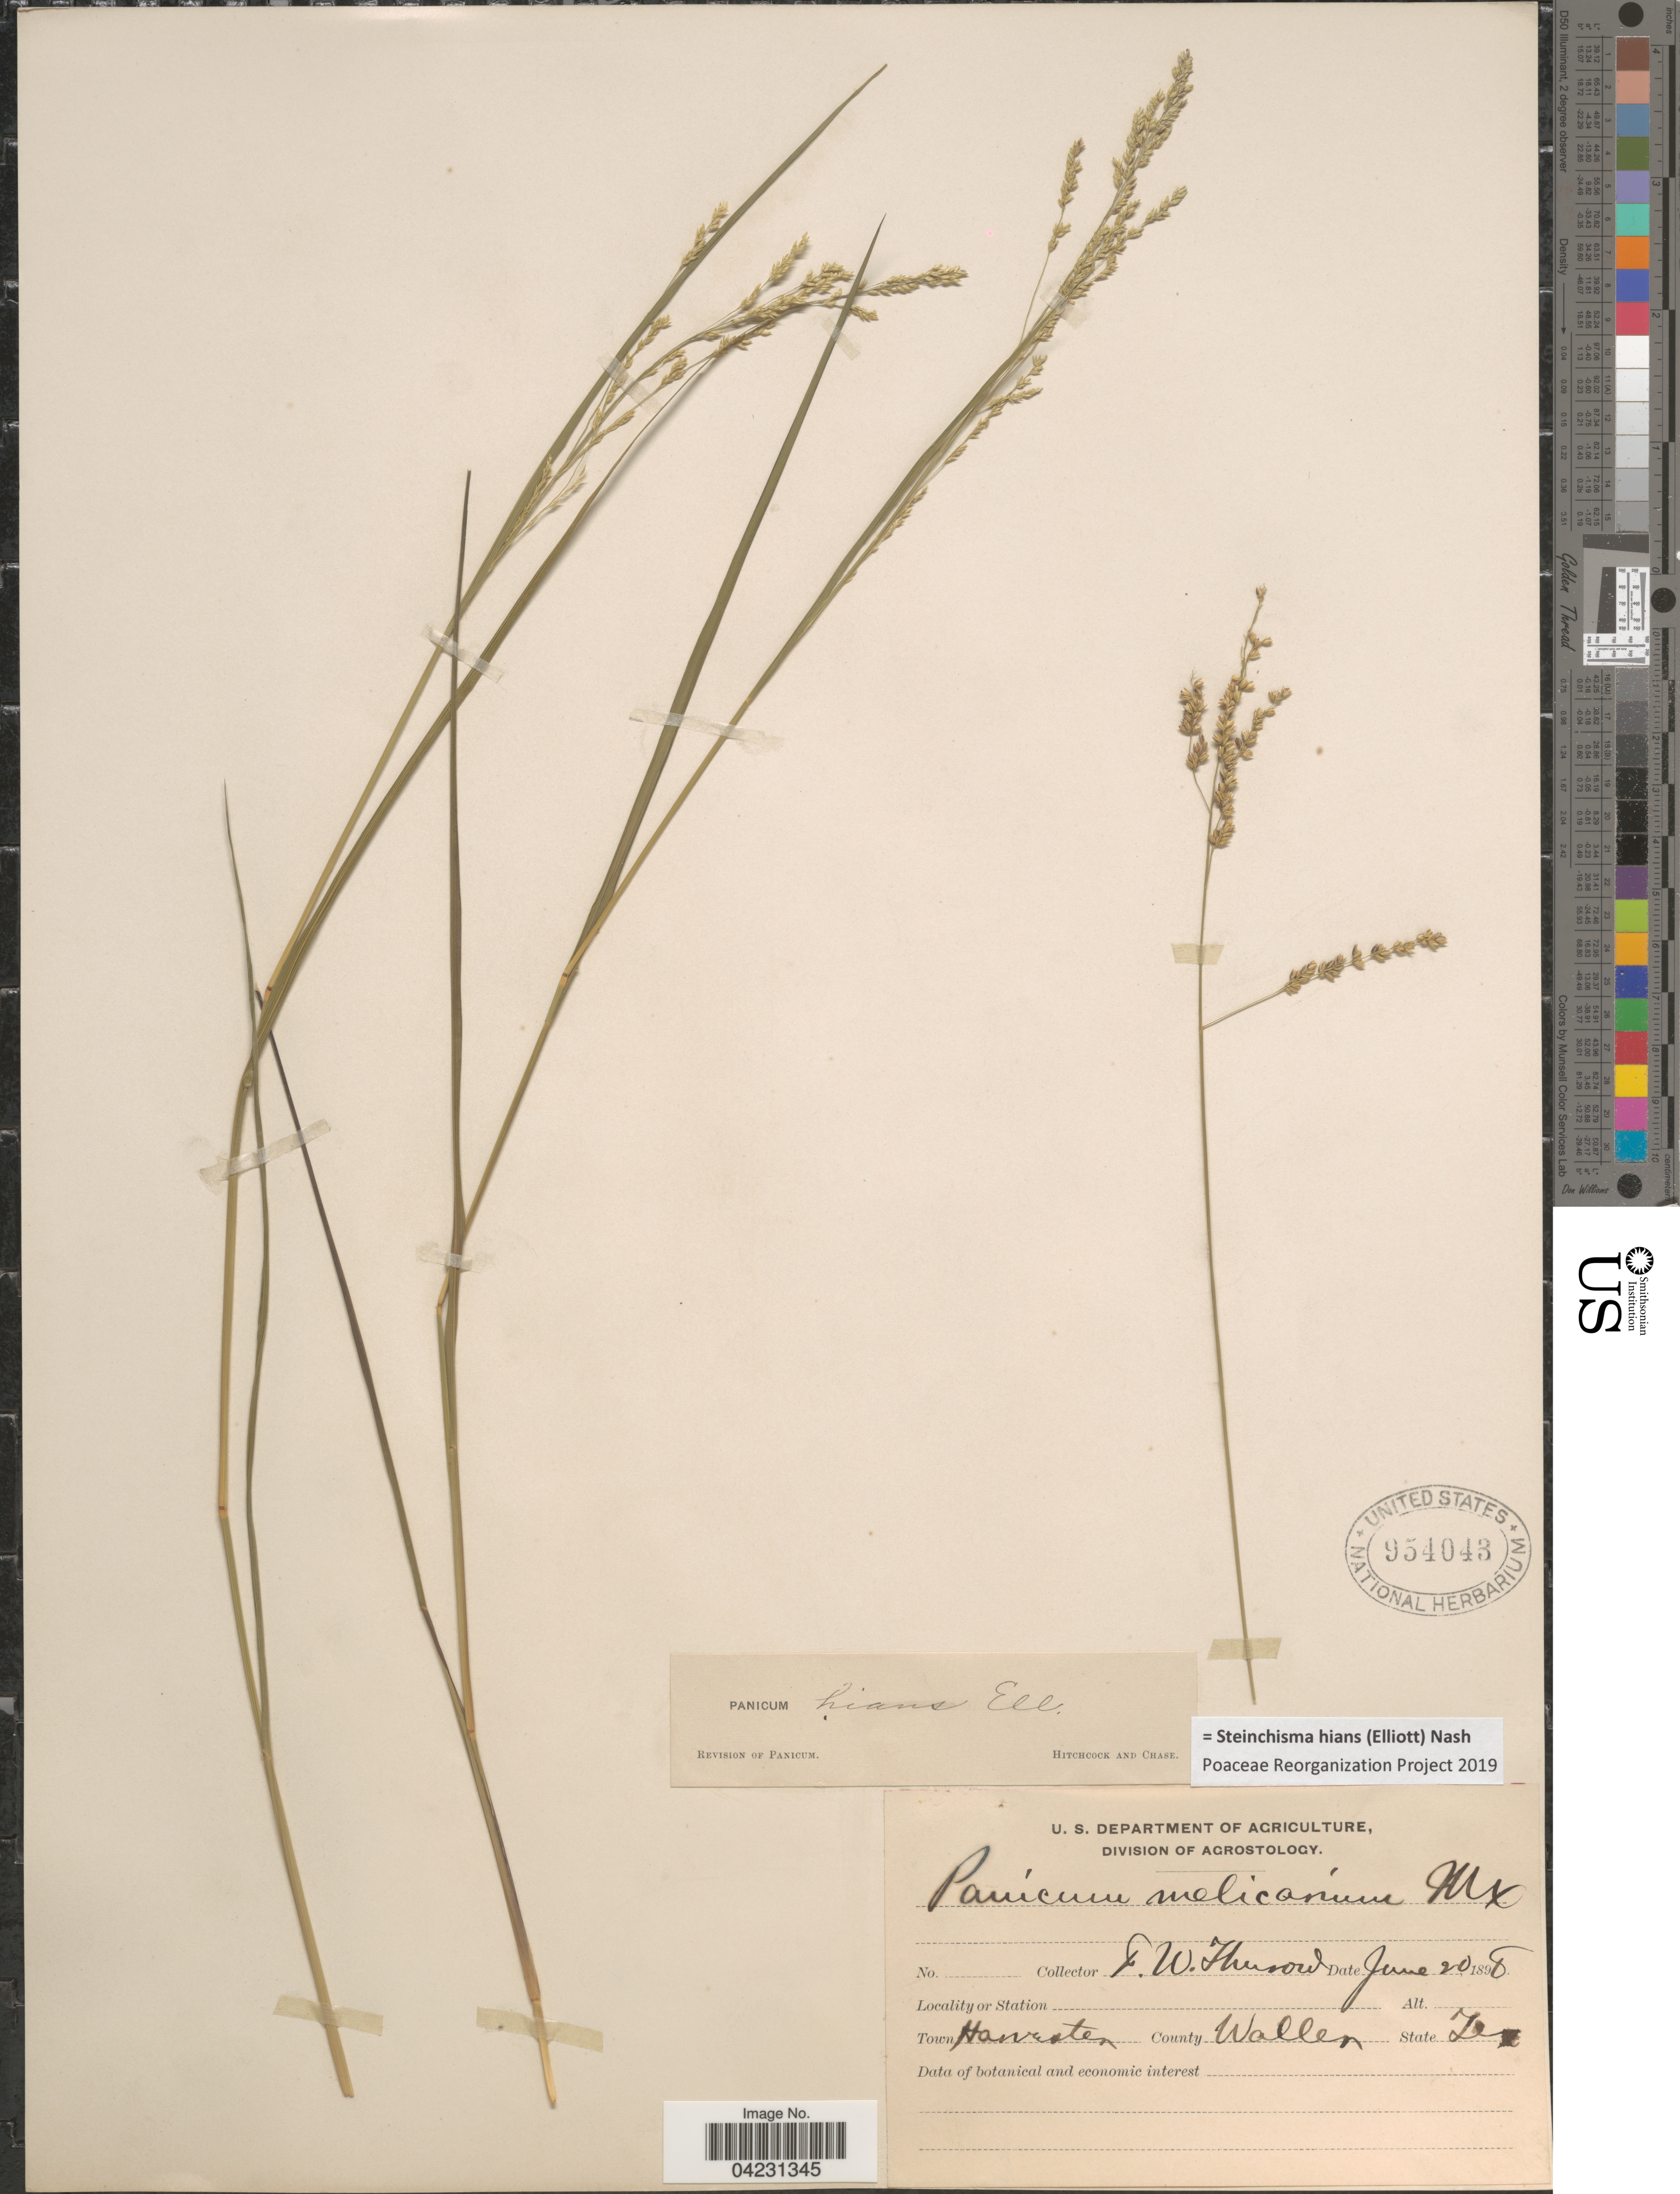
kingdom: Plantae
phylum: Tracheophyta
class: Liliopsida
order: Poales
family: Poaceae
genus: Steinchisma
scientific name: Steinchisma hians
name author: (Elliott) Nash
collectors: F. W. Thurow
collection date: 1898-06-20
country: United States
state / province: Texas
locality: Town Harvester. County Waller.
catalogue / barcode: US 954043